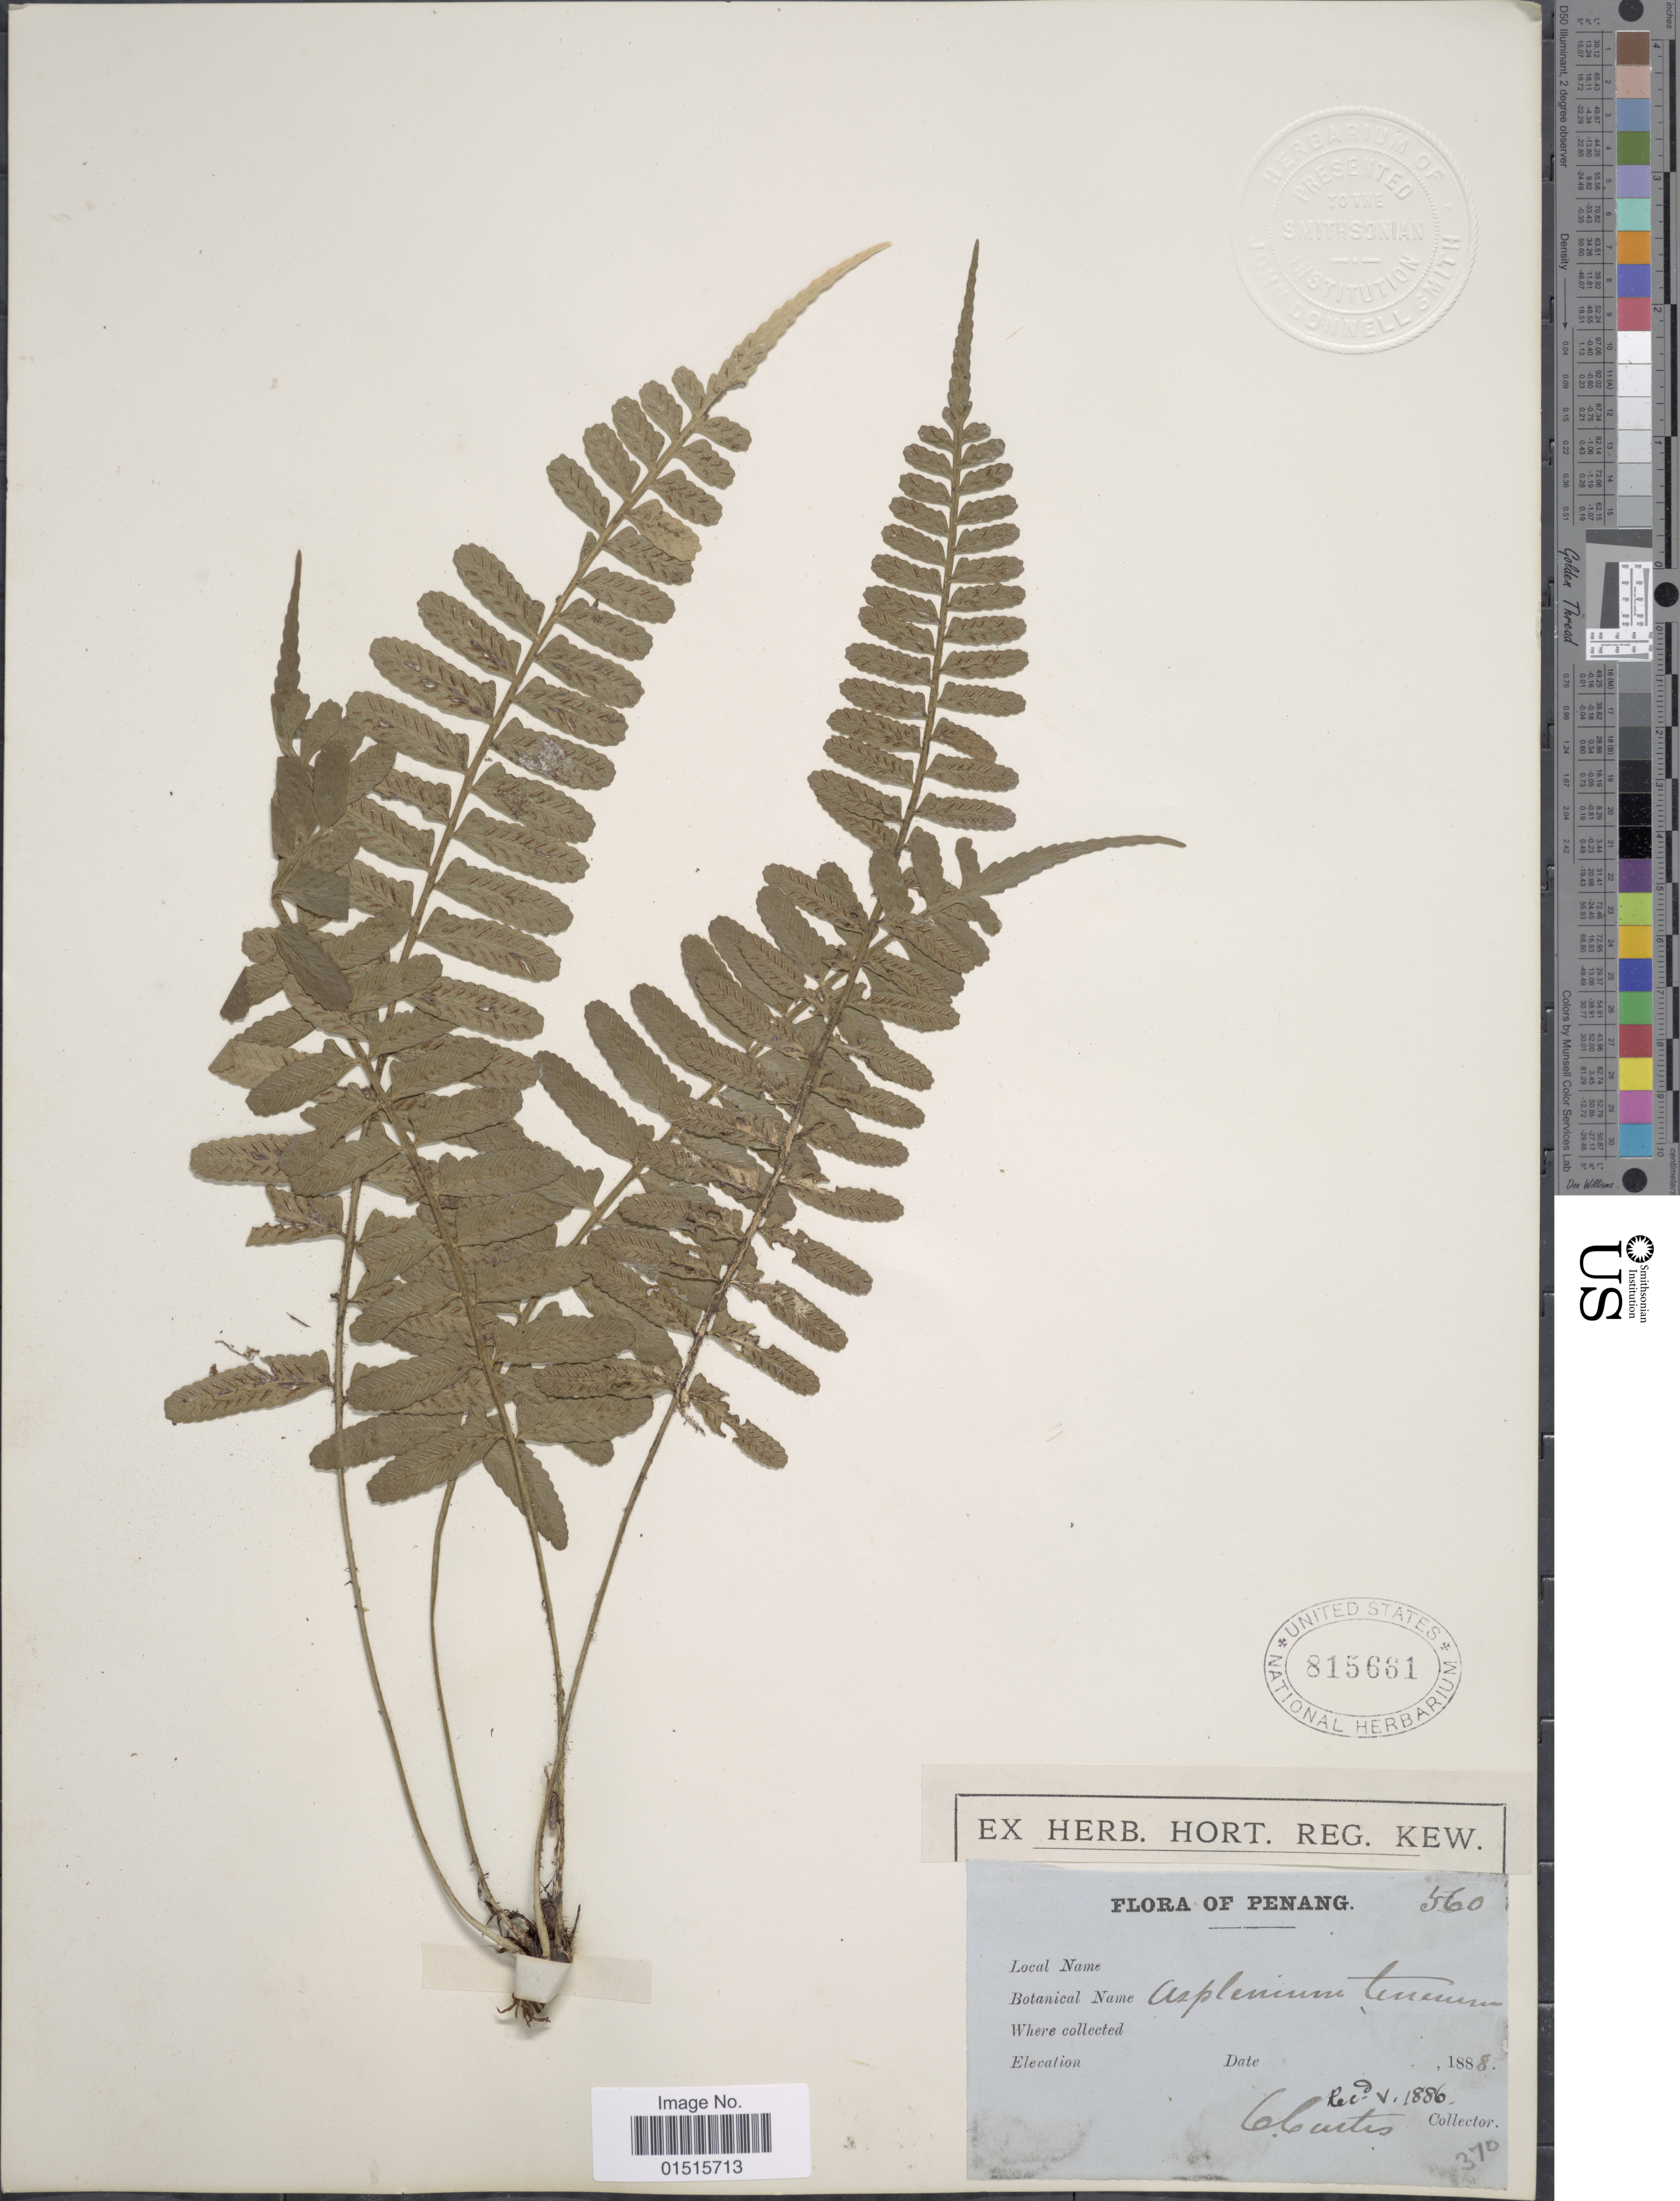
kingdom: Plantae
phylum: Tracheophyta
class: Polypodiopsida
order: Polypodiales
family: Aspleniaceae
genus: Asplenium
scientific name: Asplenium tenerum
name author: G. Forst.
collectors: C. Curtis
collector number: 560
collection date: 1888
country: Malaysia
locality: Penang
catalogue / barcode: US 815661